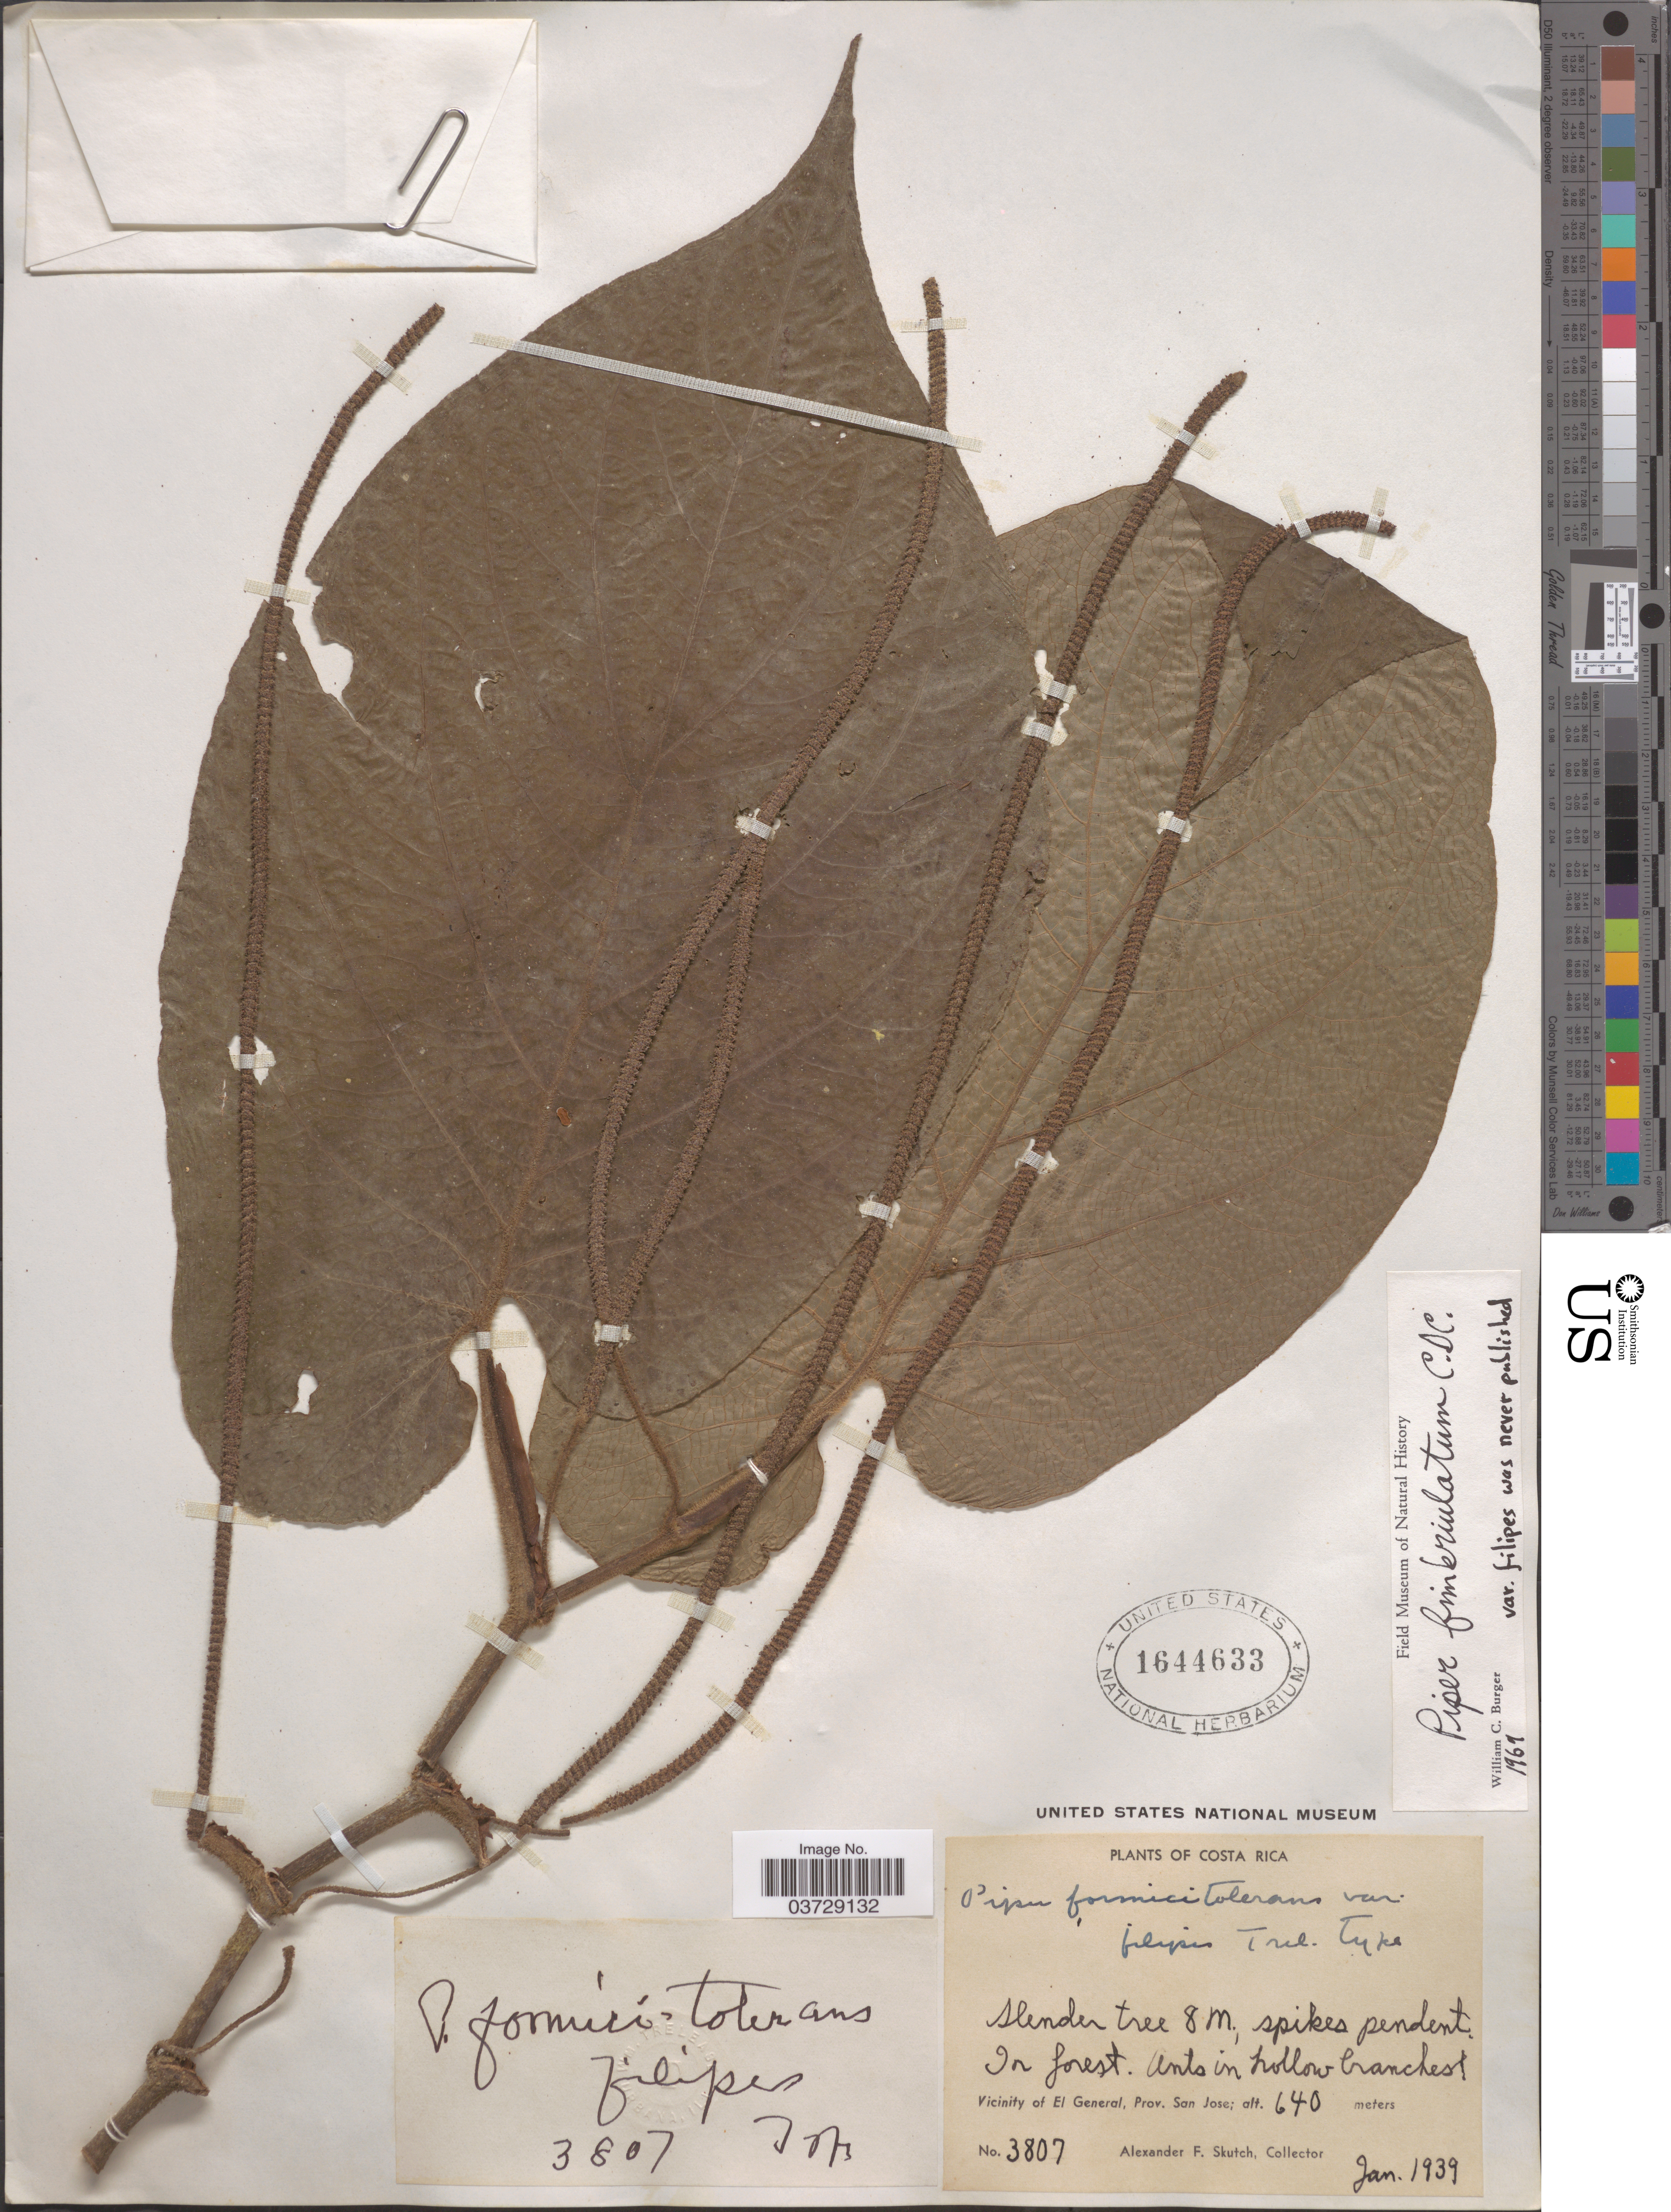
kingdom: Plantae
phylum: Tracheophyta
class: Magnoliopsida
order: Piperales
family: Piperaceae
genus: Piper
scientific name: Piper fimbriulatum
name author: C. DC.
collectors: A. F. Skutch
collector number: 3807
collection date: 1939-01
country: Costa Rica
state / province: San José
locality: Vicinity of El General.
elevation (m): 640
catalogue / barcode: US 1644633